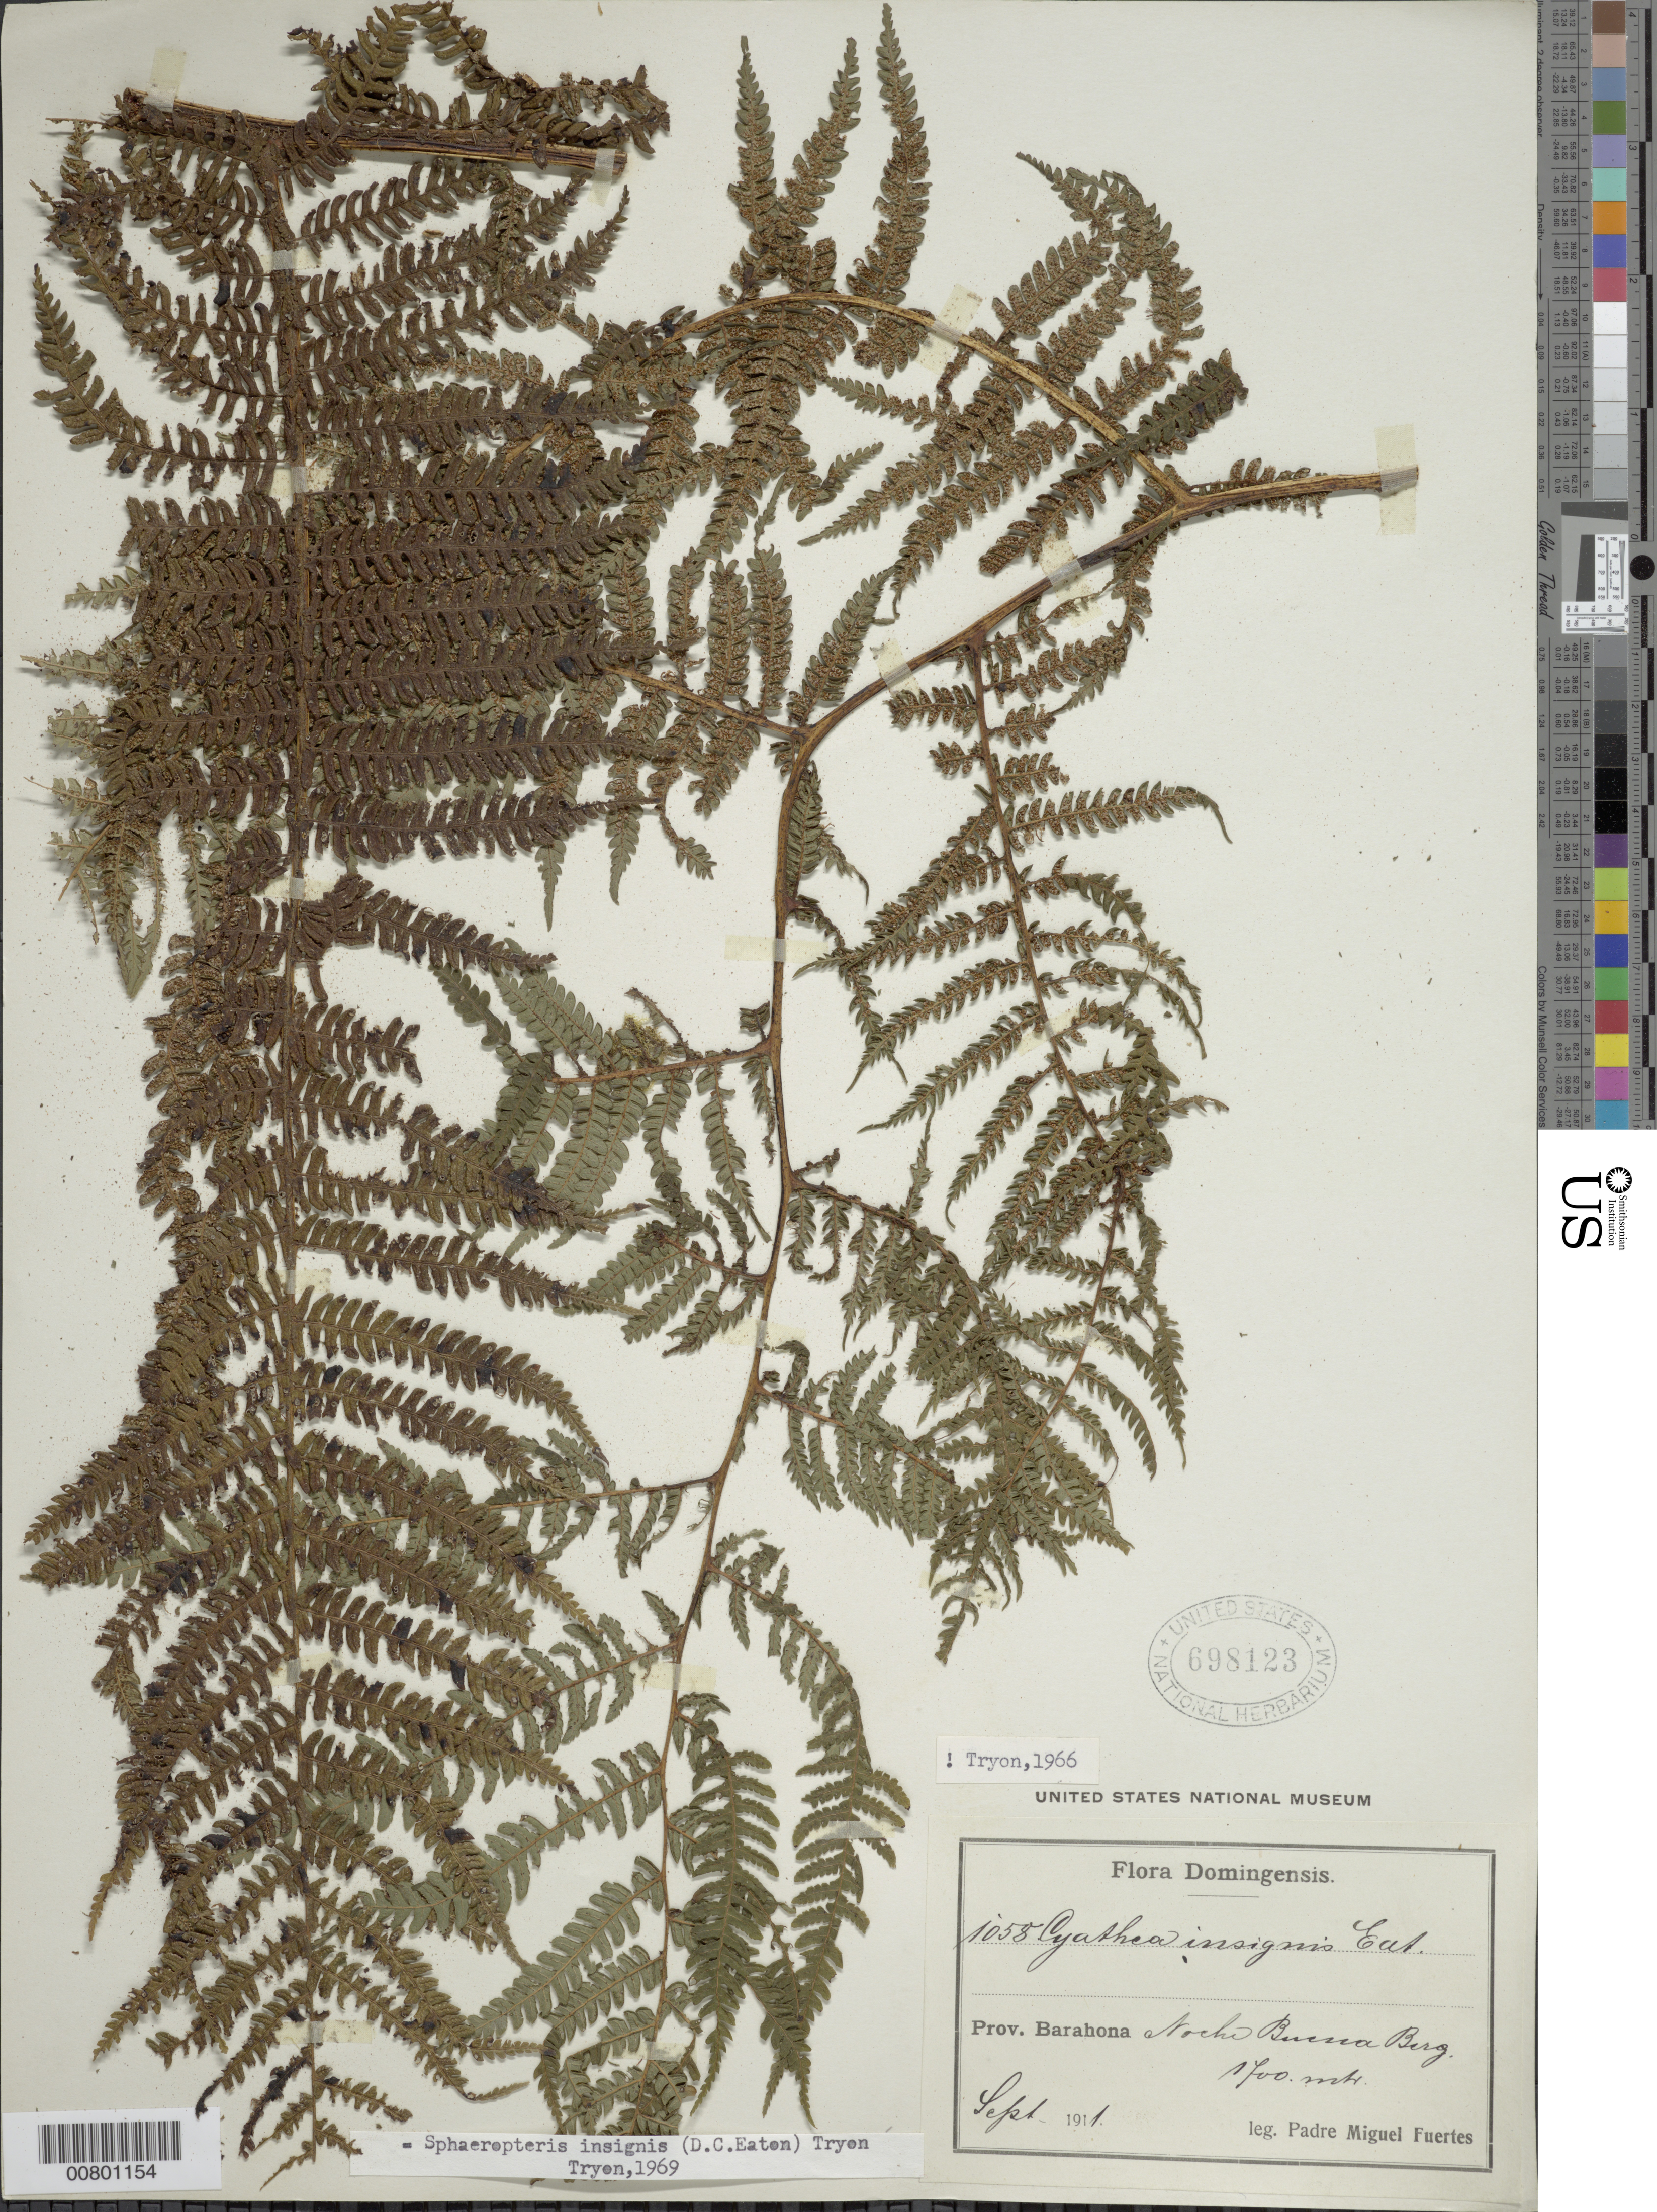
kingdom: Plantae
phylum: Tracheophyta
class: Polypodiopsida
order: Cyatheales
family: Cyatheaceae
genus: Sphaeropteris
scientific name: Sphaeropteris insignis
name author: (Eaton) R.M. Tryon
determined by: Tryon, --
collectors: M. D. Fuertes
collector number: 1058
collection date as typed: Sep 1911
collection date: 1911-09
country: Dominican Republic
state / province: Barahona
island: Hispaniola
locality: Noche Buena Bay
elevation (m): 700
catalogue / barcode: US 698123